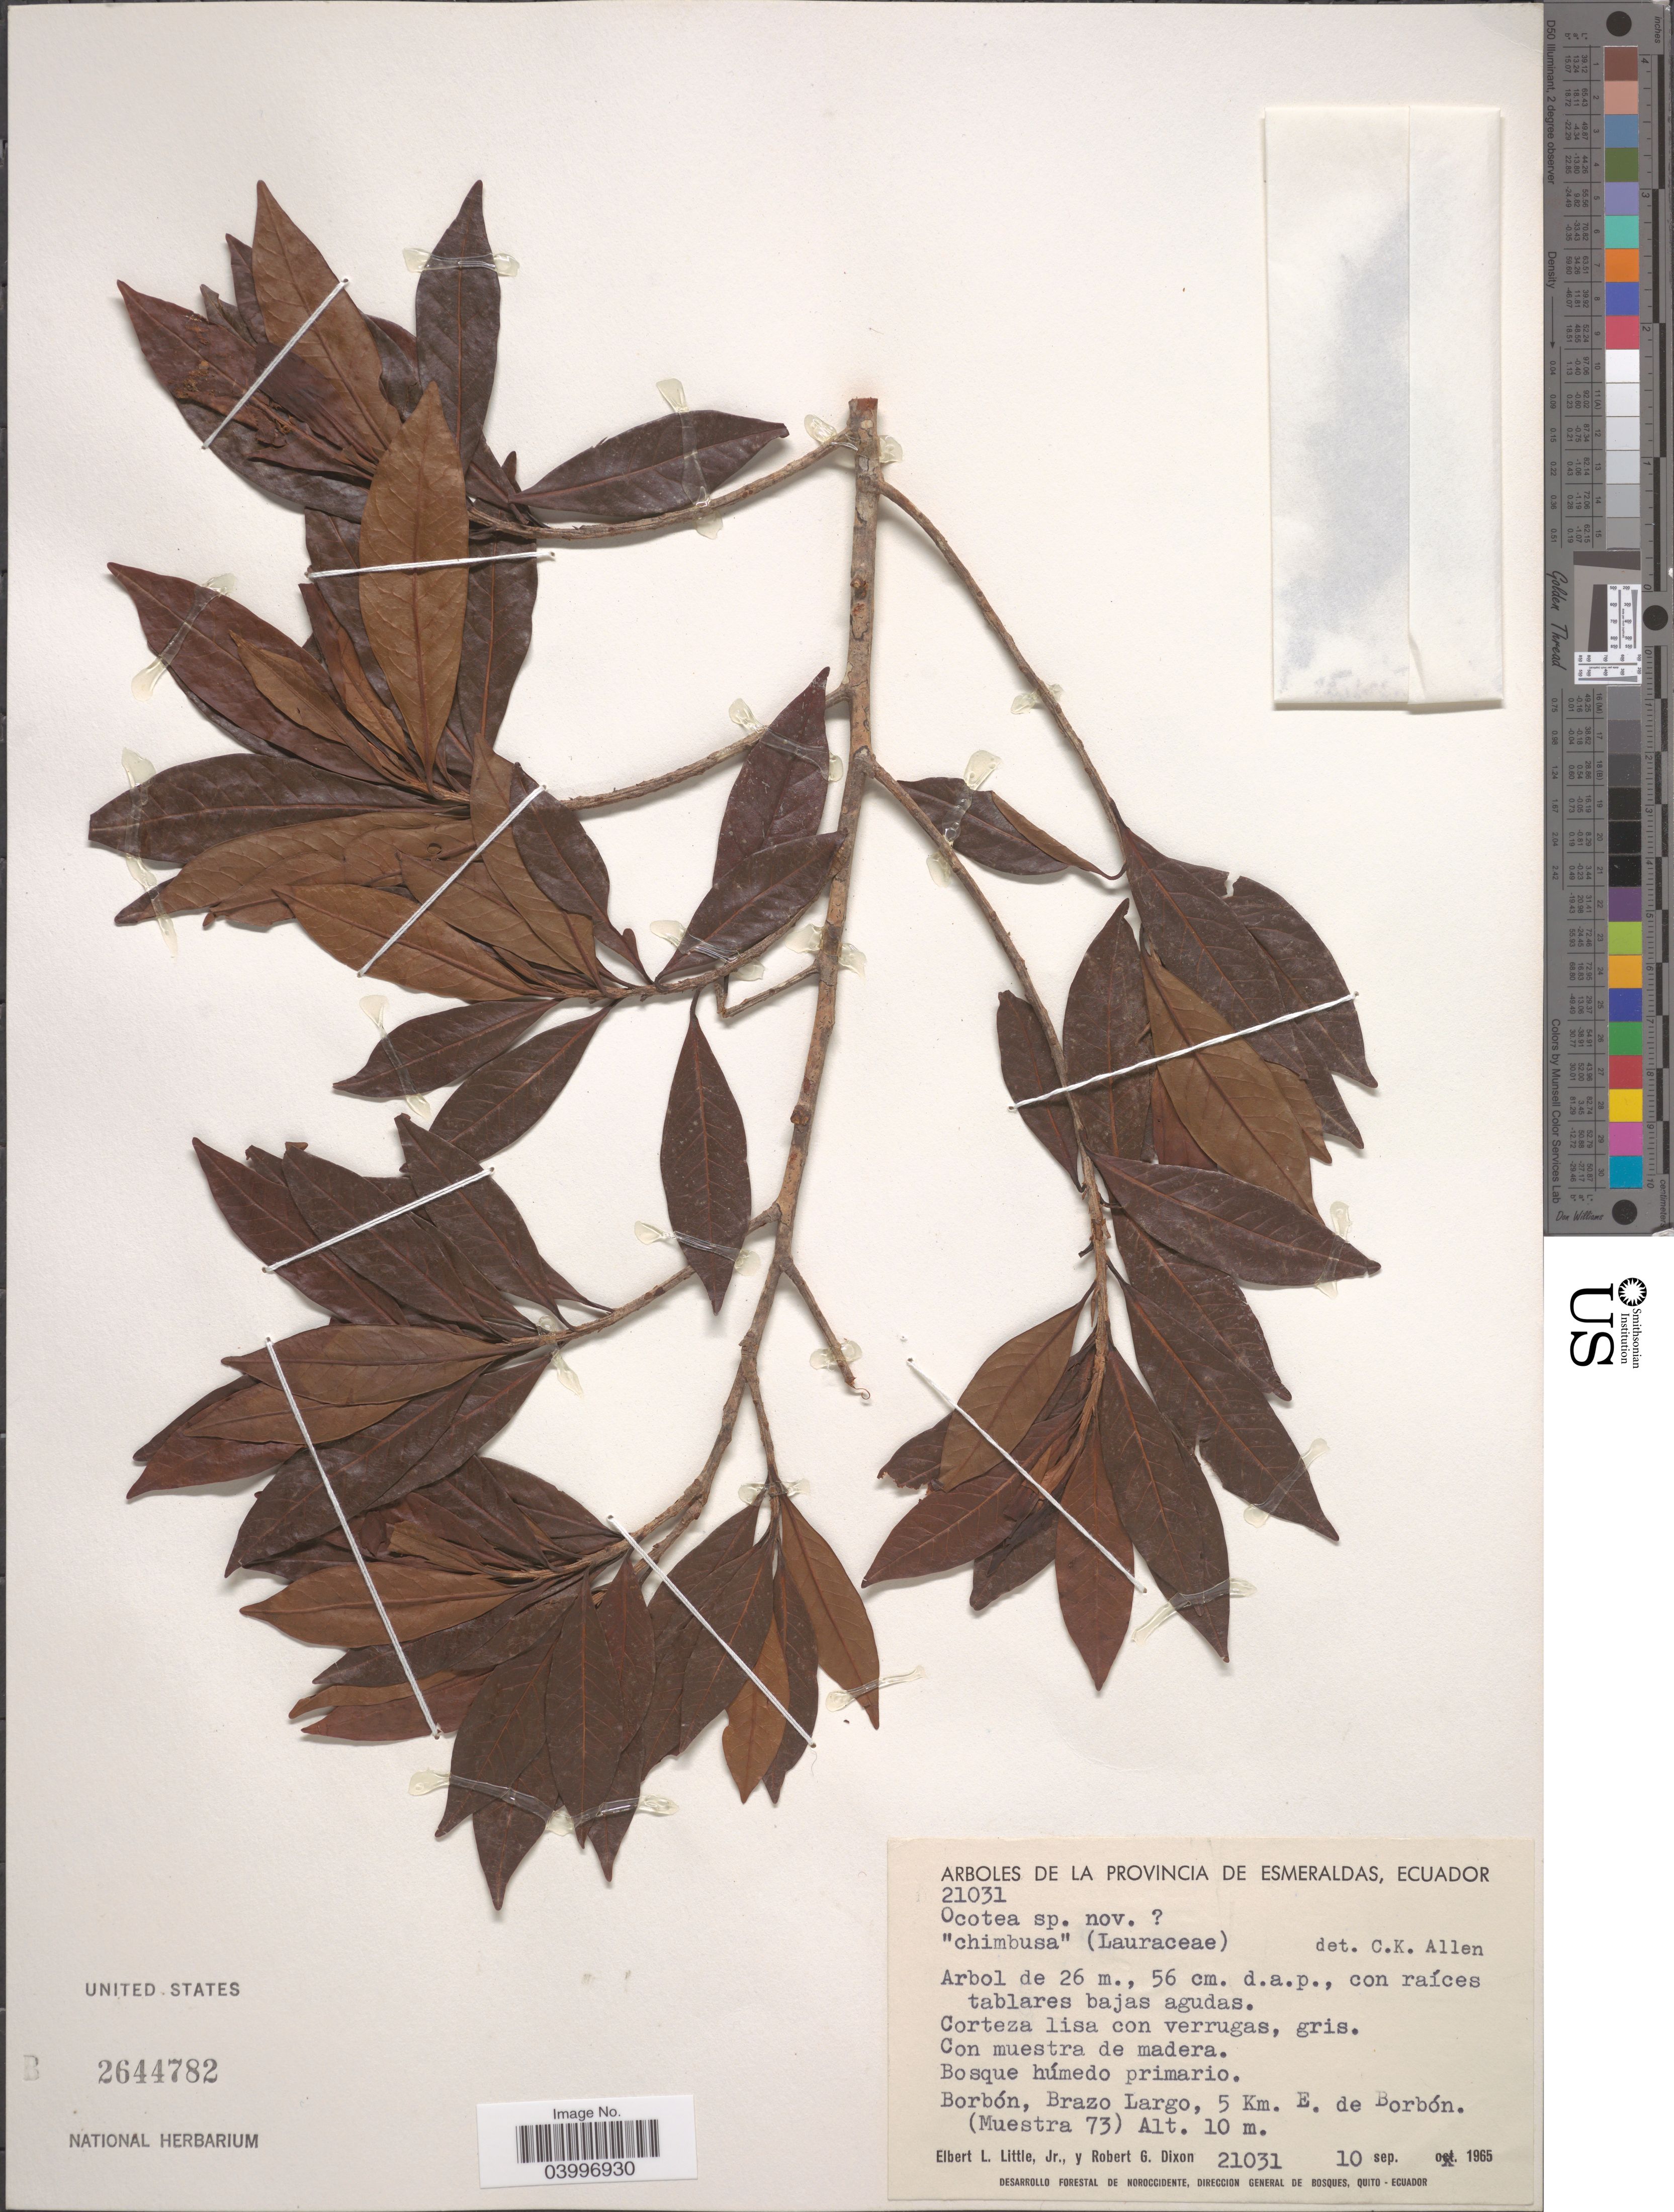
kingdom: Plantae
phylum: Tracheophyta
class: Magnoliopsida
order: Laurales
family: Lauraceae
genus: Ocotea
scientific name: Ocotea sp.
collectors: E. L. Little & R. G. Dixon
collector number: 21031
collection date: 1965-09-10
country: Ecuador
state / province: Esmeraldas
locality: Borbón, Brazo Largo, 5 Km. E. de Borbón. (Muestra 73).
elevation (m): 10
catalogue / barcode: US 2644782